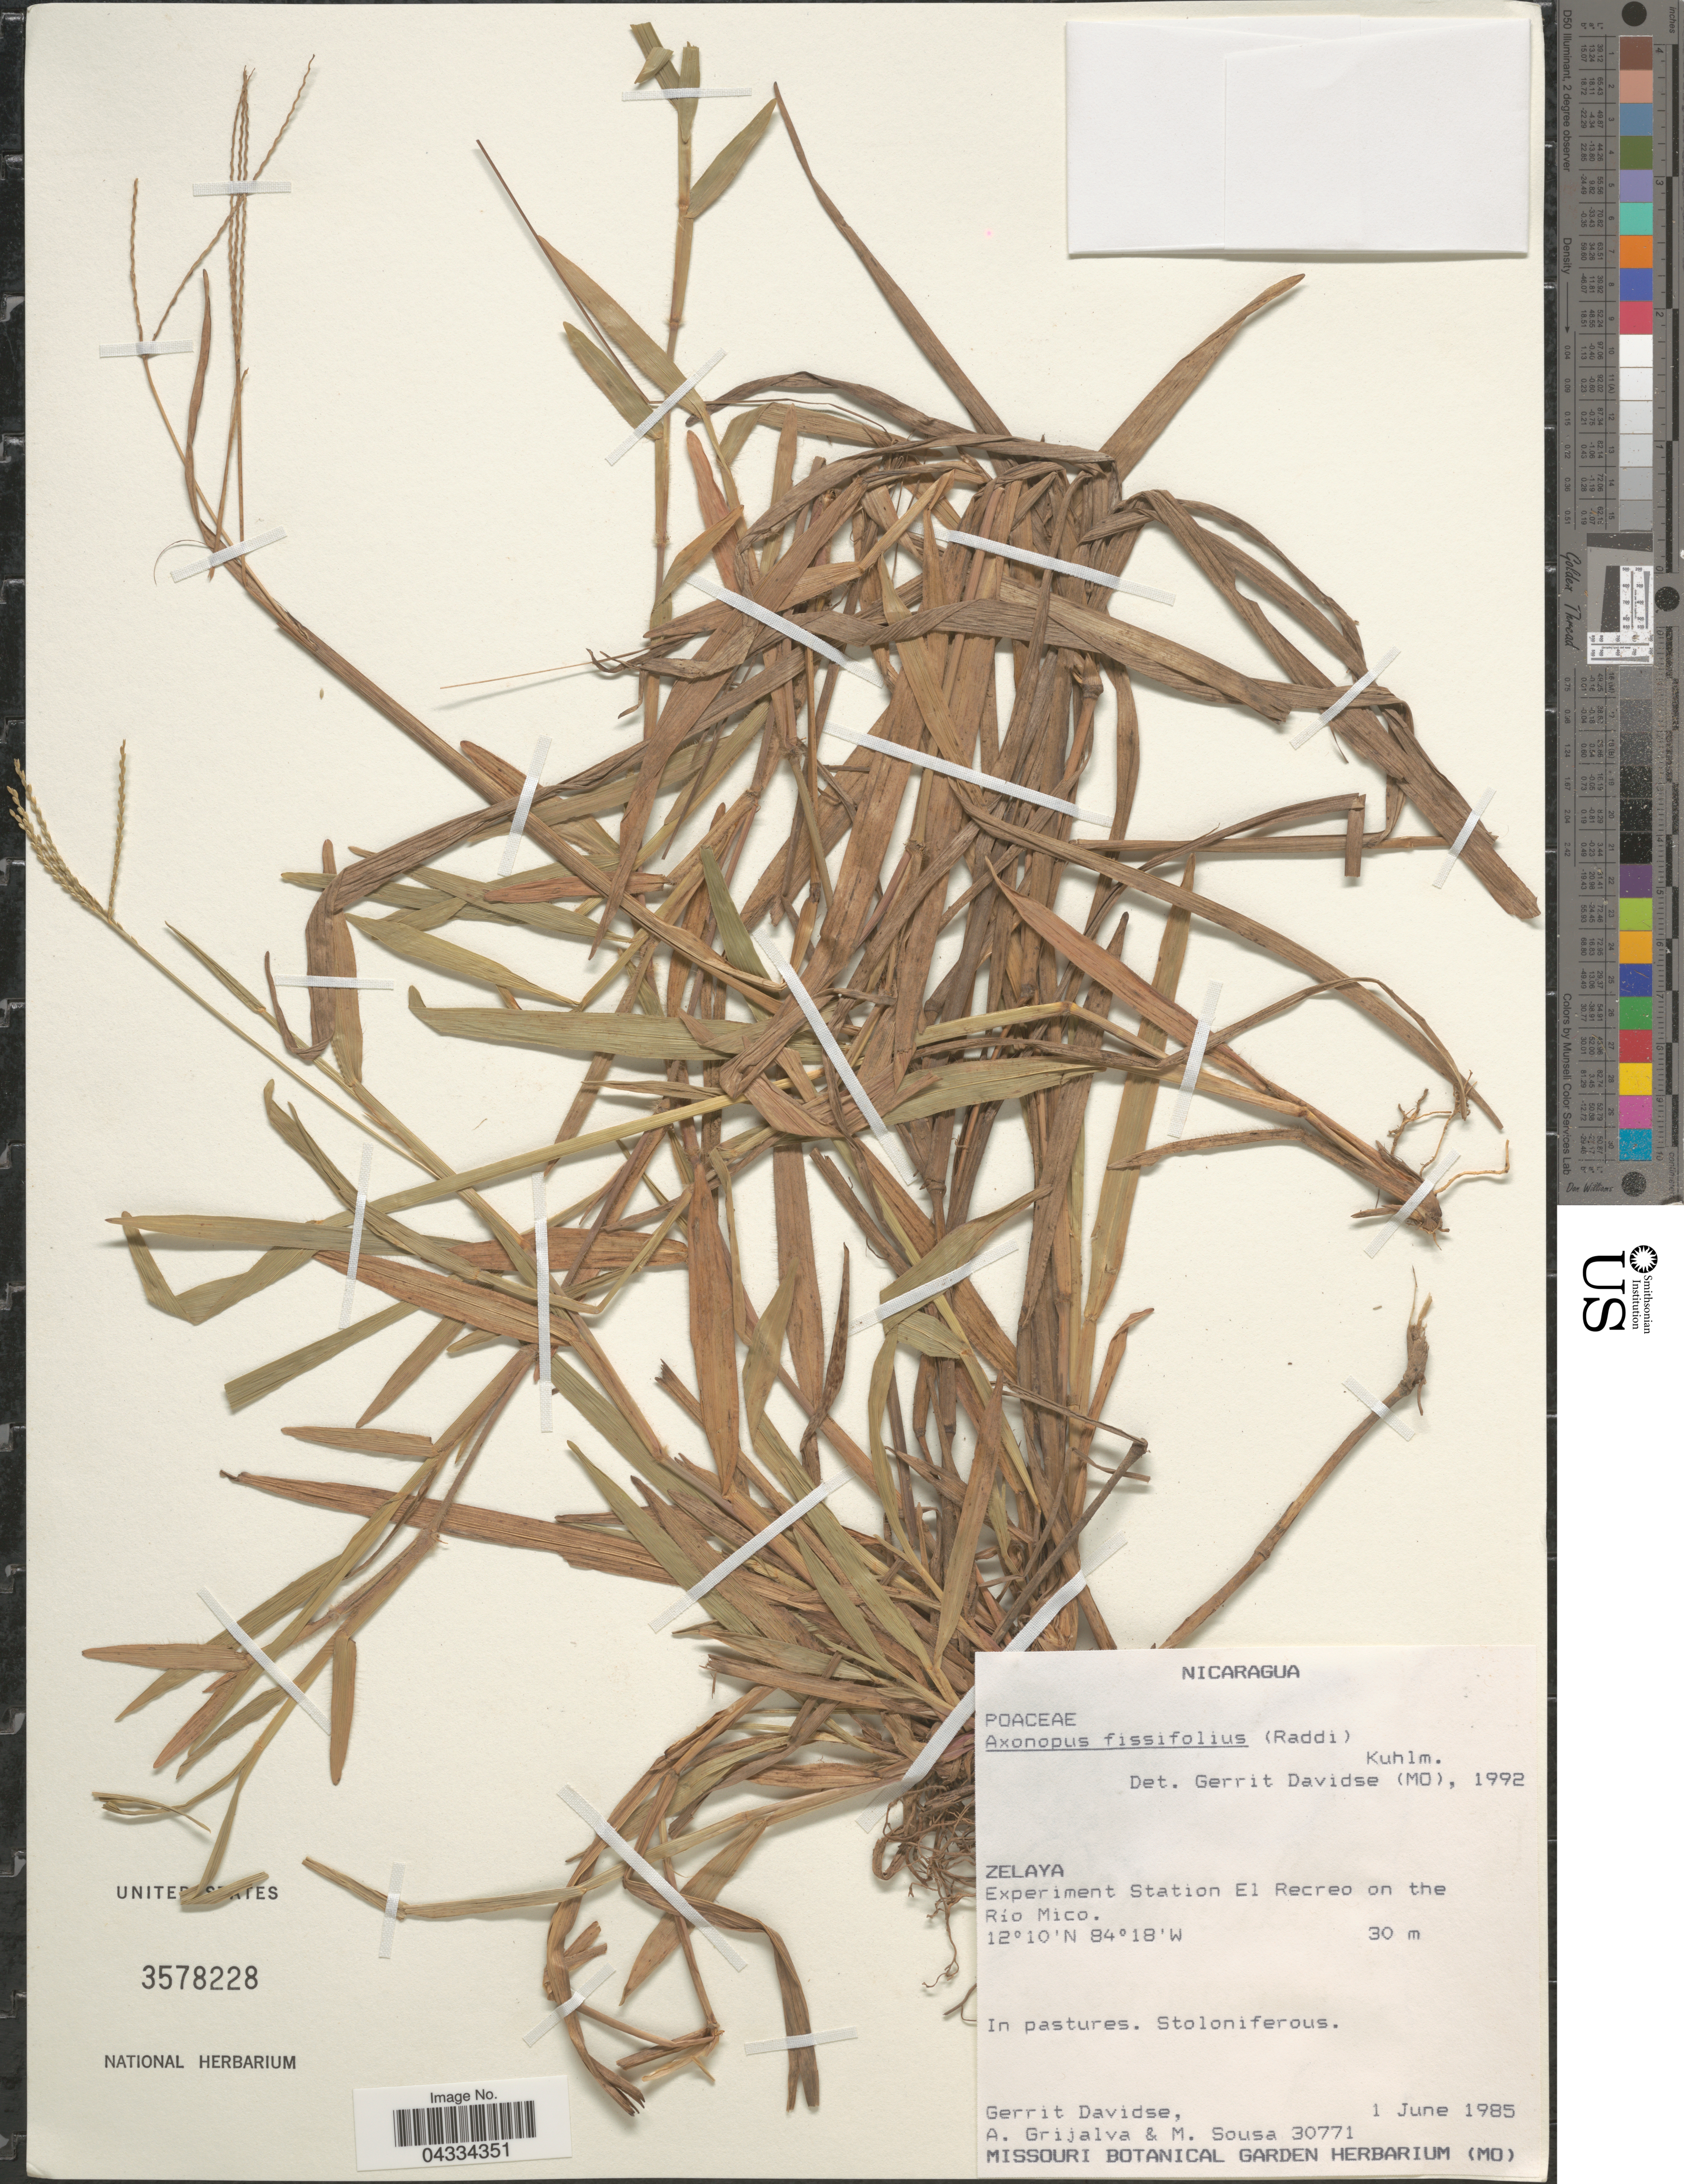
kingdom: Plantae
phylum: Tracheophyta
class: Liliopsida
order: Poales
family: Poaceae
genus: Axonopus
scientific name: Axonopus fissifolius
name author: (Raddi) Kuhlm.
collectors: G. Davidse, A. Grijalva & M. Sousa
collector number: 30771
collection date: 1985-06-01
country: Nicaragua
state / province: Atlántico Sur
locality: Experiment Station El Recreo on the Río Mico.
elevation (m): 30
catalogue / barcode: US 3578228